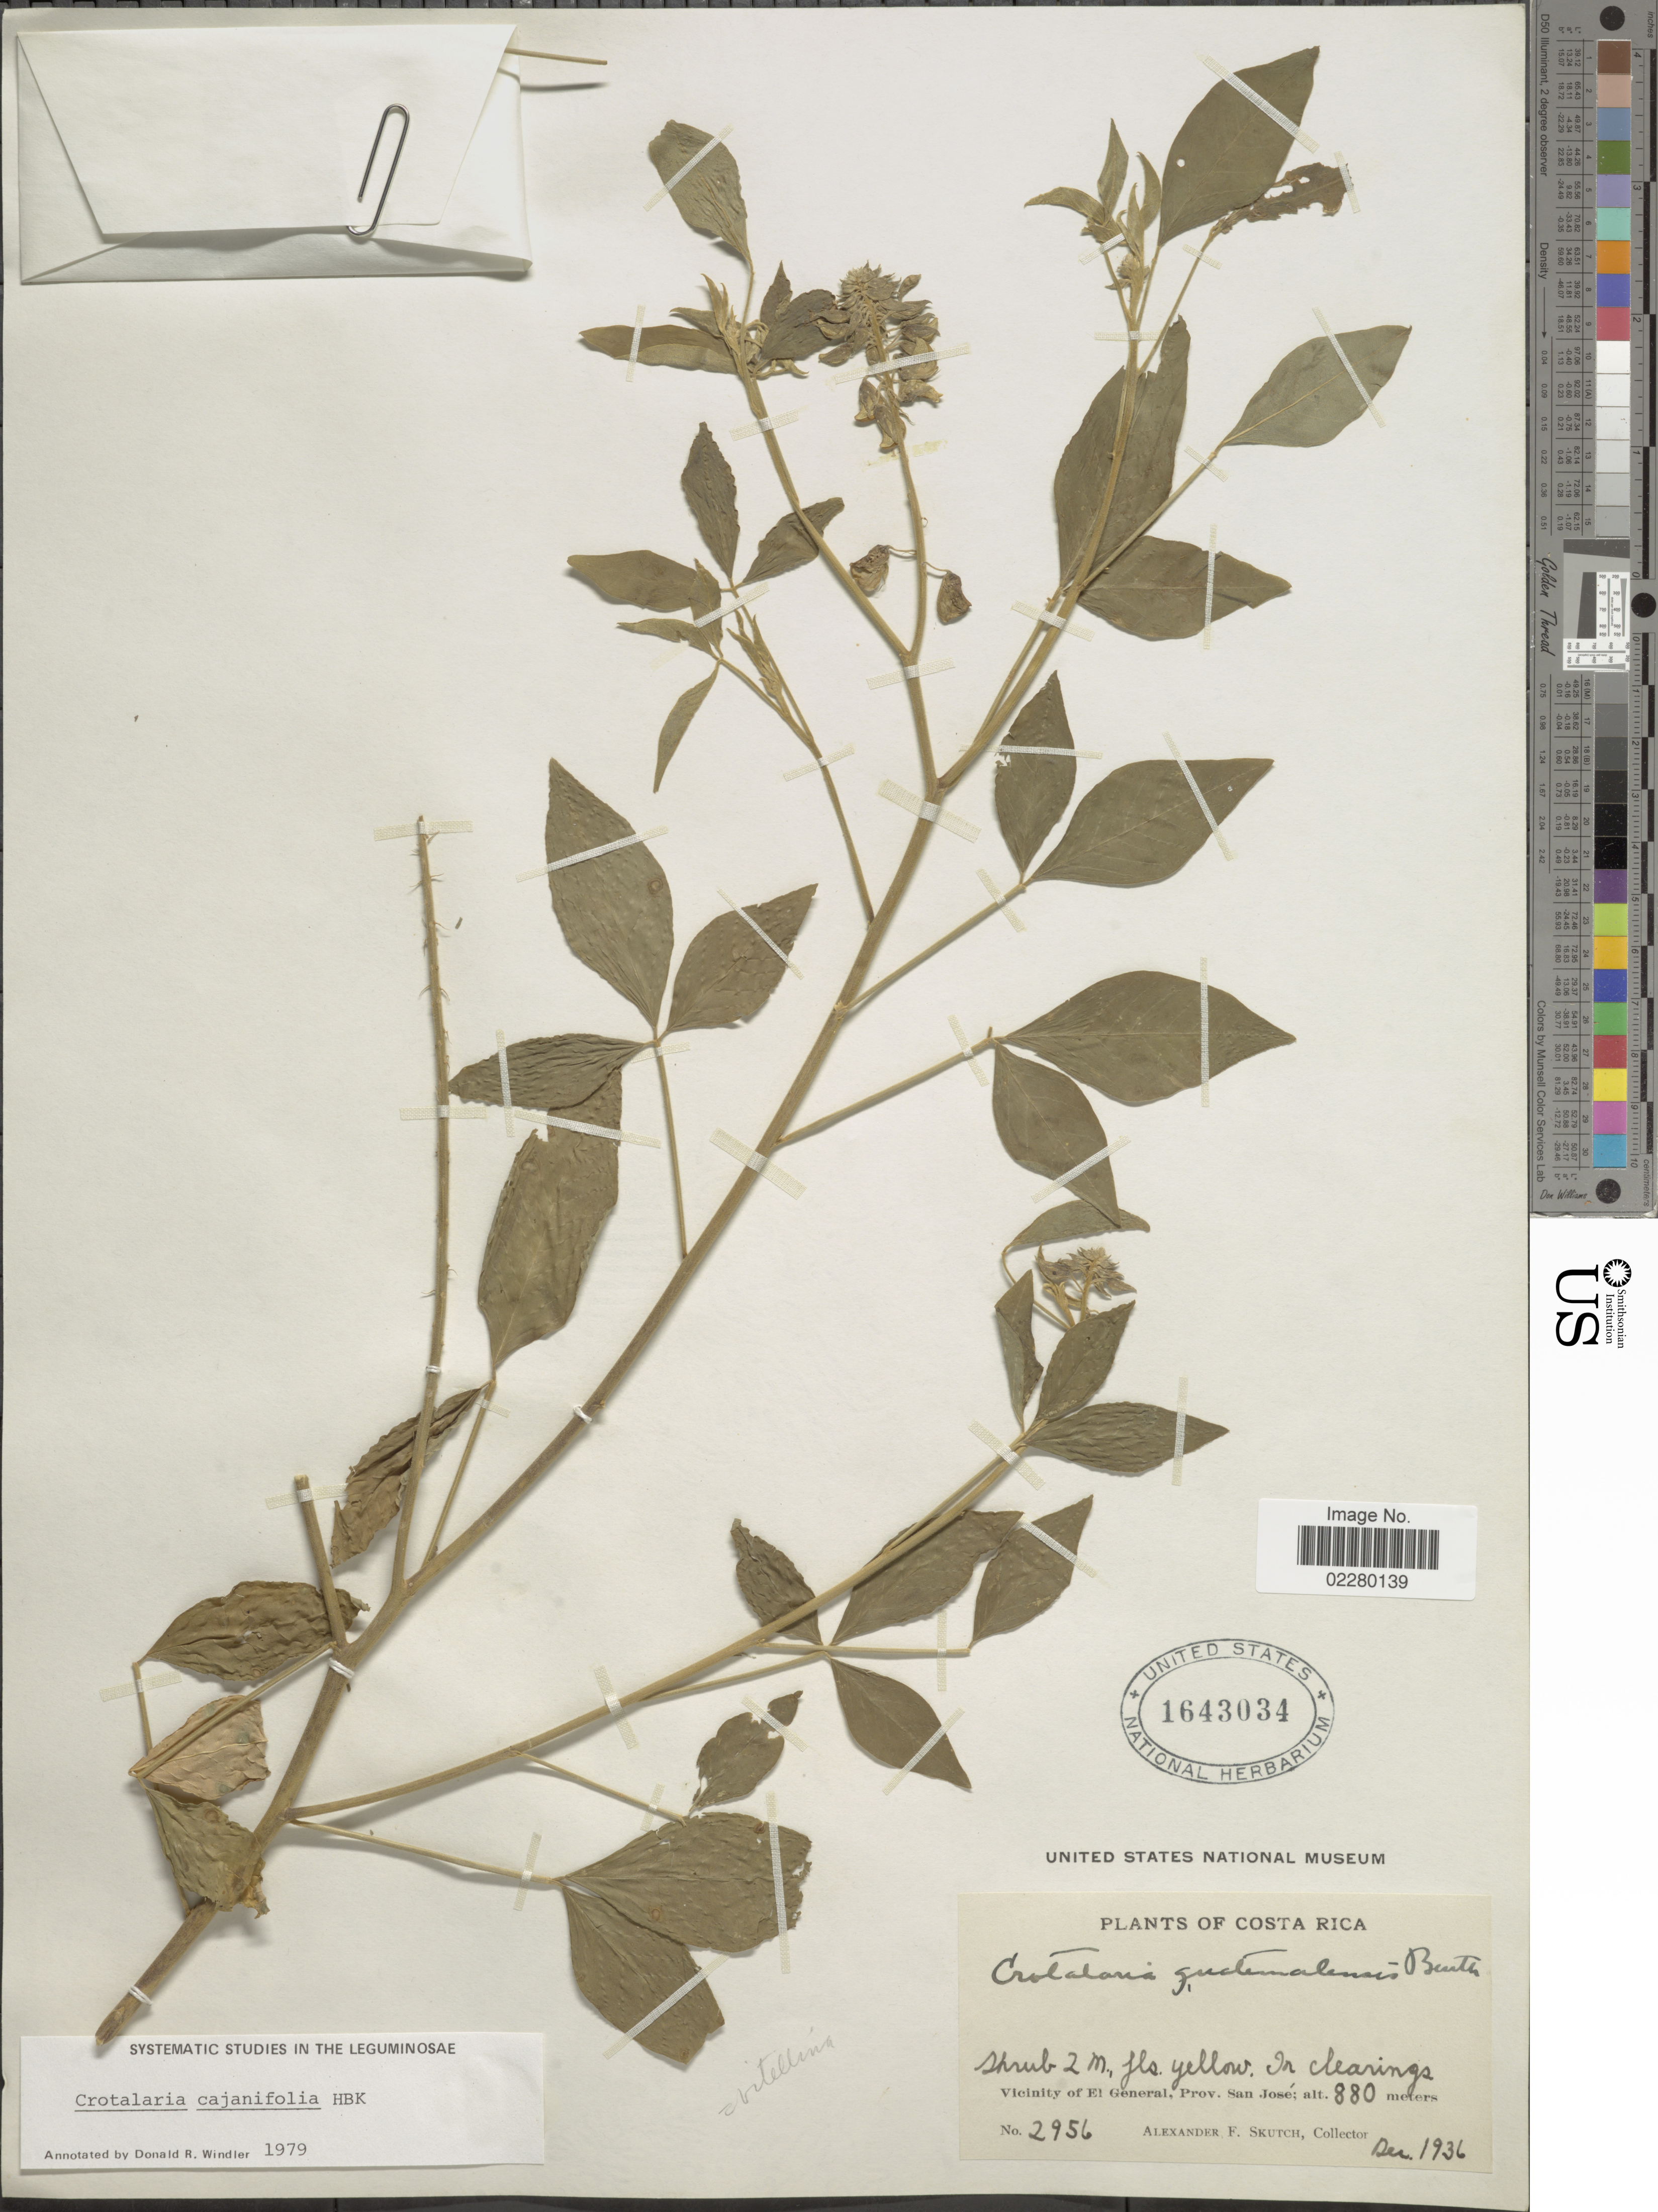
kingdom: Plantae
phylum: Tracheophyta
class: Magnoliopsida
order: Fabales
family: Fabaceae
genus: Crotalaria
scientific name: Crotalaria cajanifolia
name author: Kunth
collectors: A. F. Skutch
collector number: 2956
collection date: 1936-12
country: Costa Rica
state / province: San José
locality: Vicinity of El General, Prov. San José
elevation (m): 880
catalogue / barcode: US 1643034